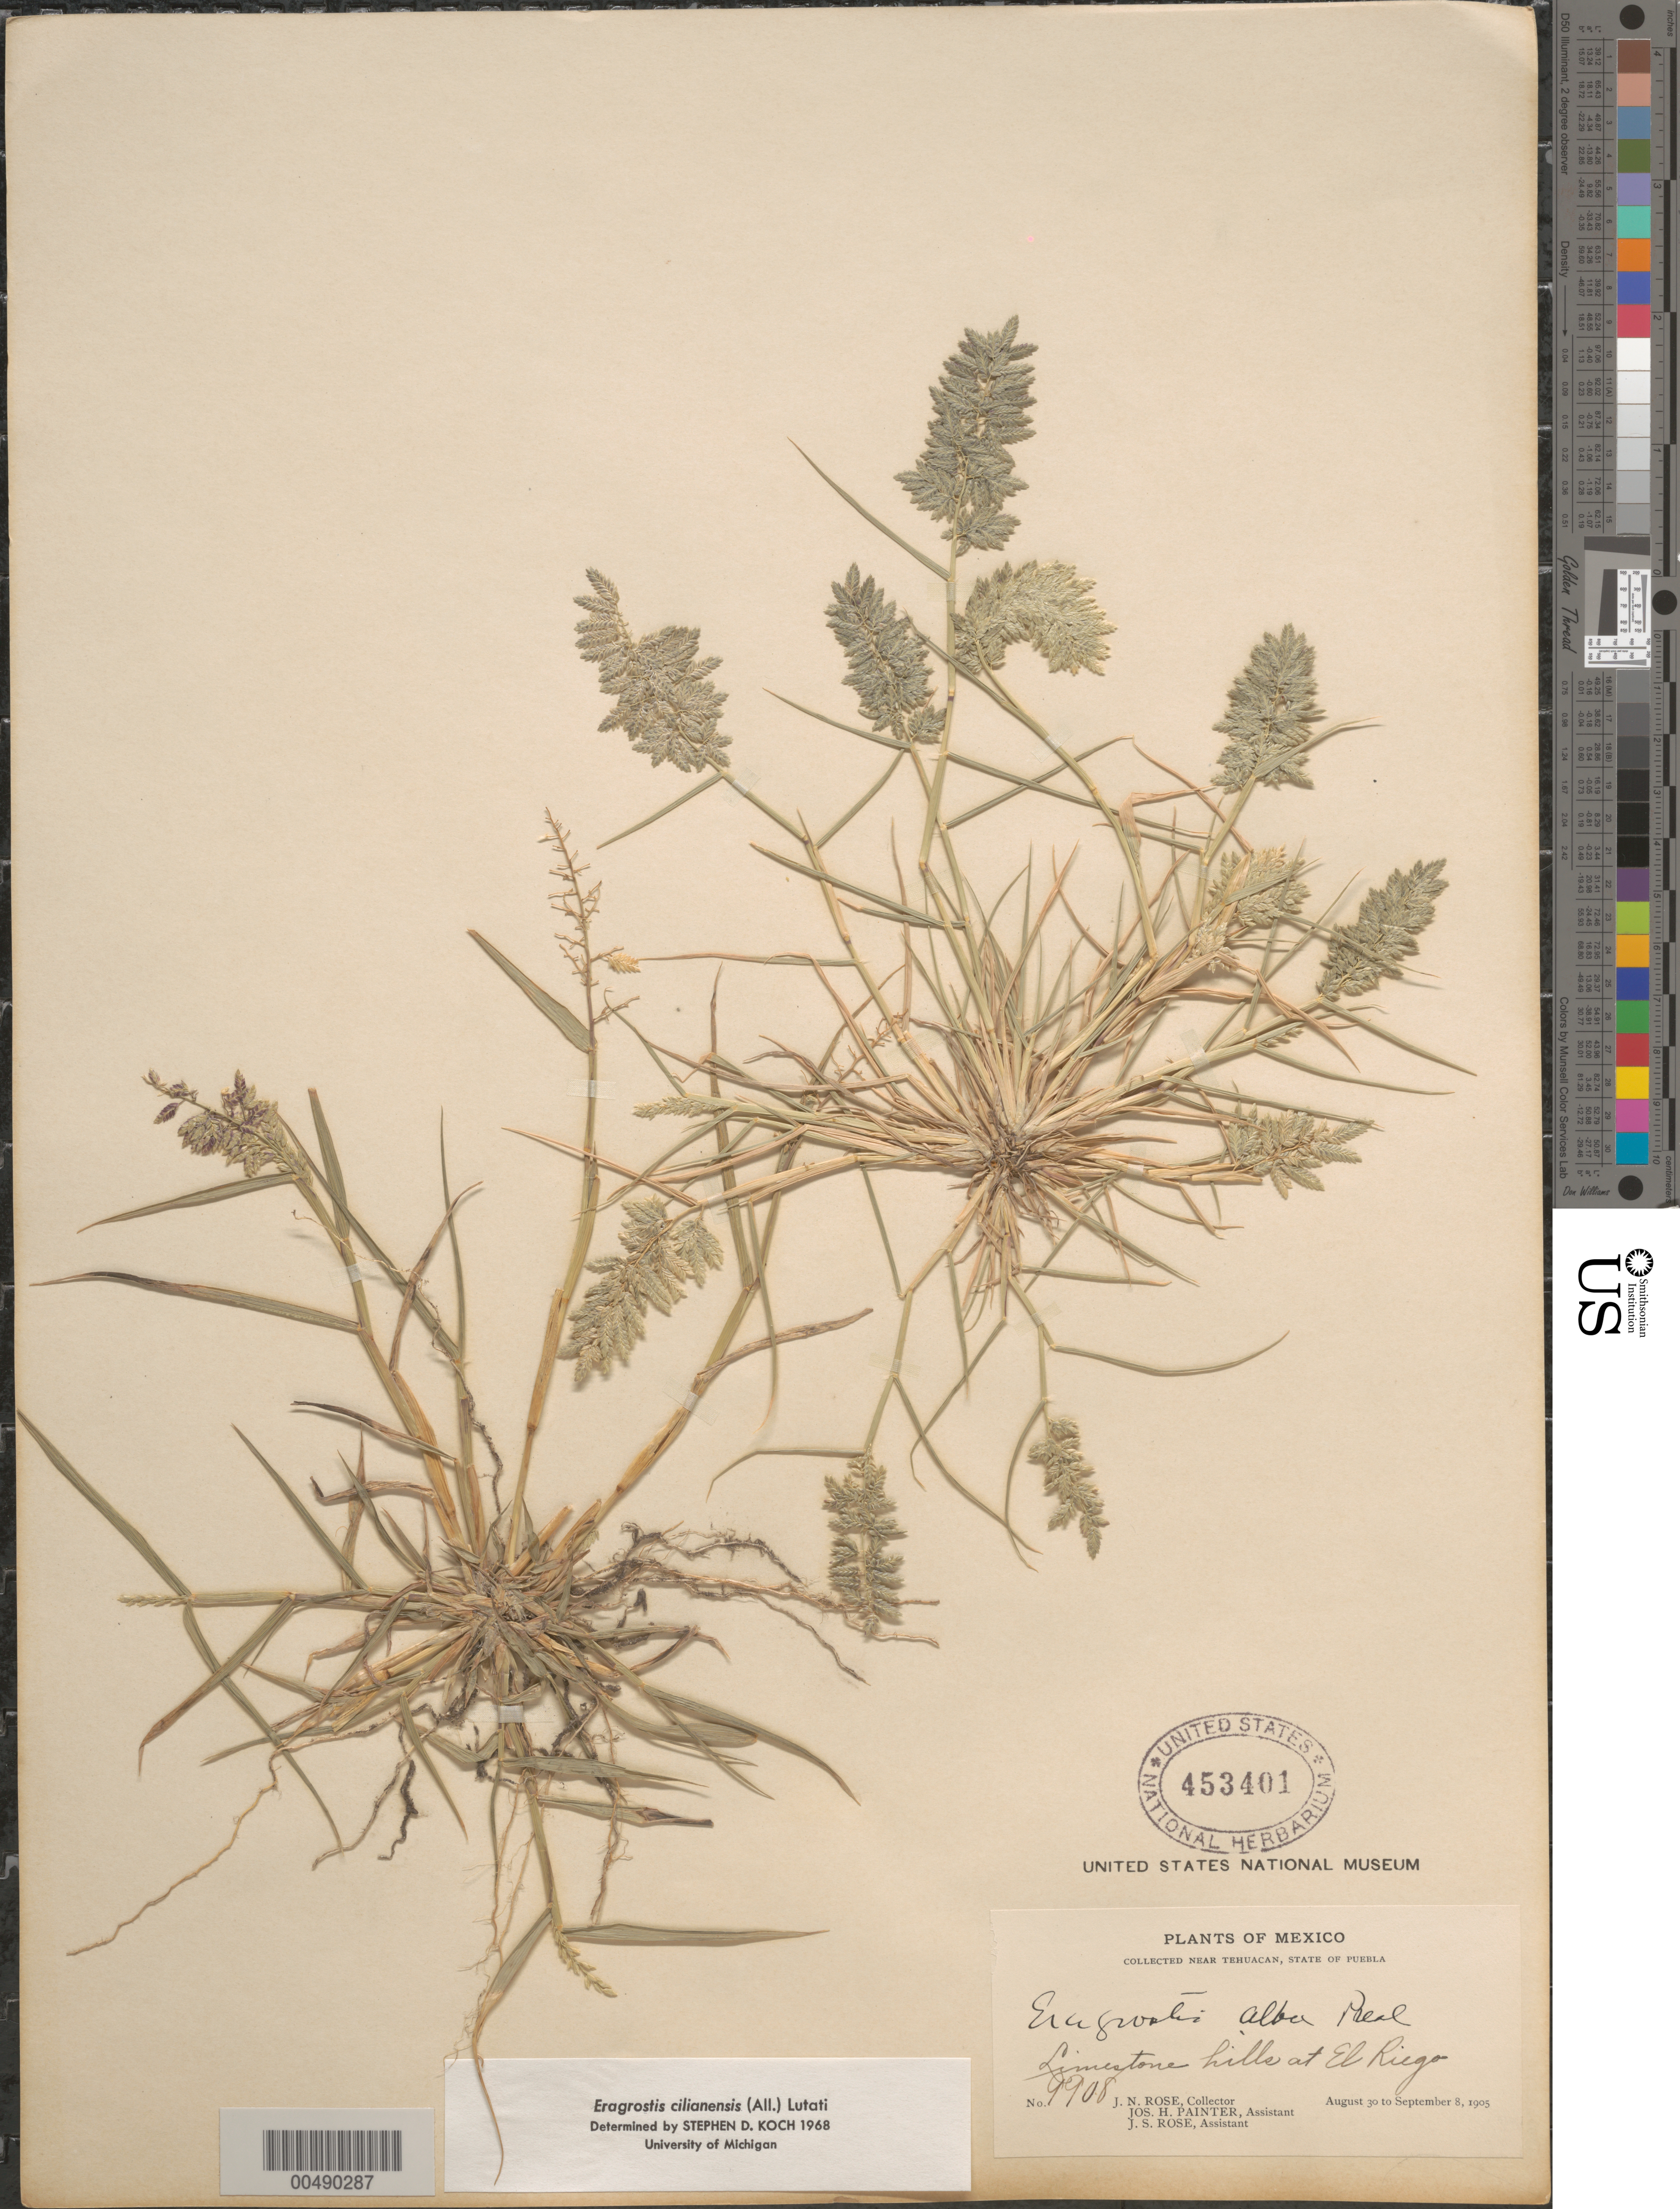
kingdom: Plantae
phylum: Tracheophyta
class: Liliopsida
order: Poales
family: Poaceae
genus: Eragrostis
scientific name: Eragrostis cilianensis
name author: (Bellardi) Vignolo ex Janch.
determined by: Koch, S. D.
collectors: J. N. Rose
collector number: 9908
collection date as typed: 30 Aug 1905 to 8 Sep 1905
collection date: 1905-08-30/1905-09-08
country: Mexico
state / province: Puebla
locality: Near Tehuacan, at El Riego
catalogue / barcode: US 453401